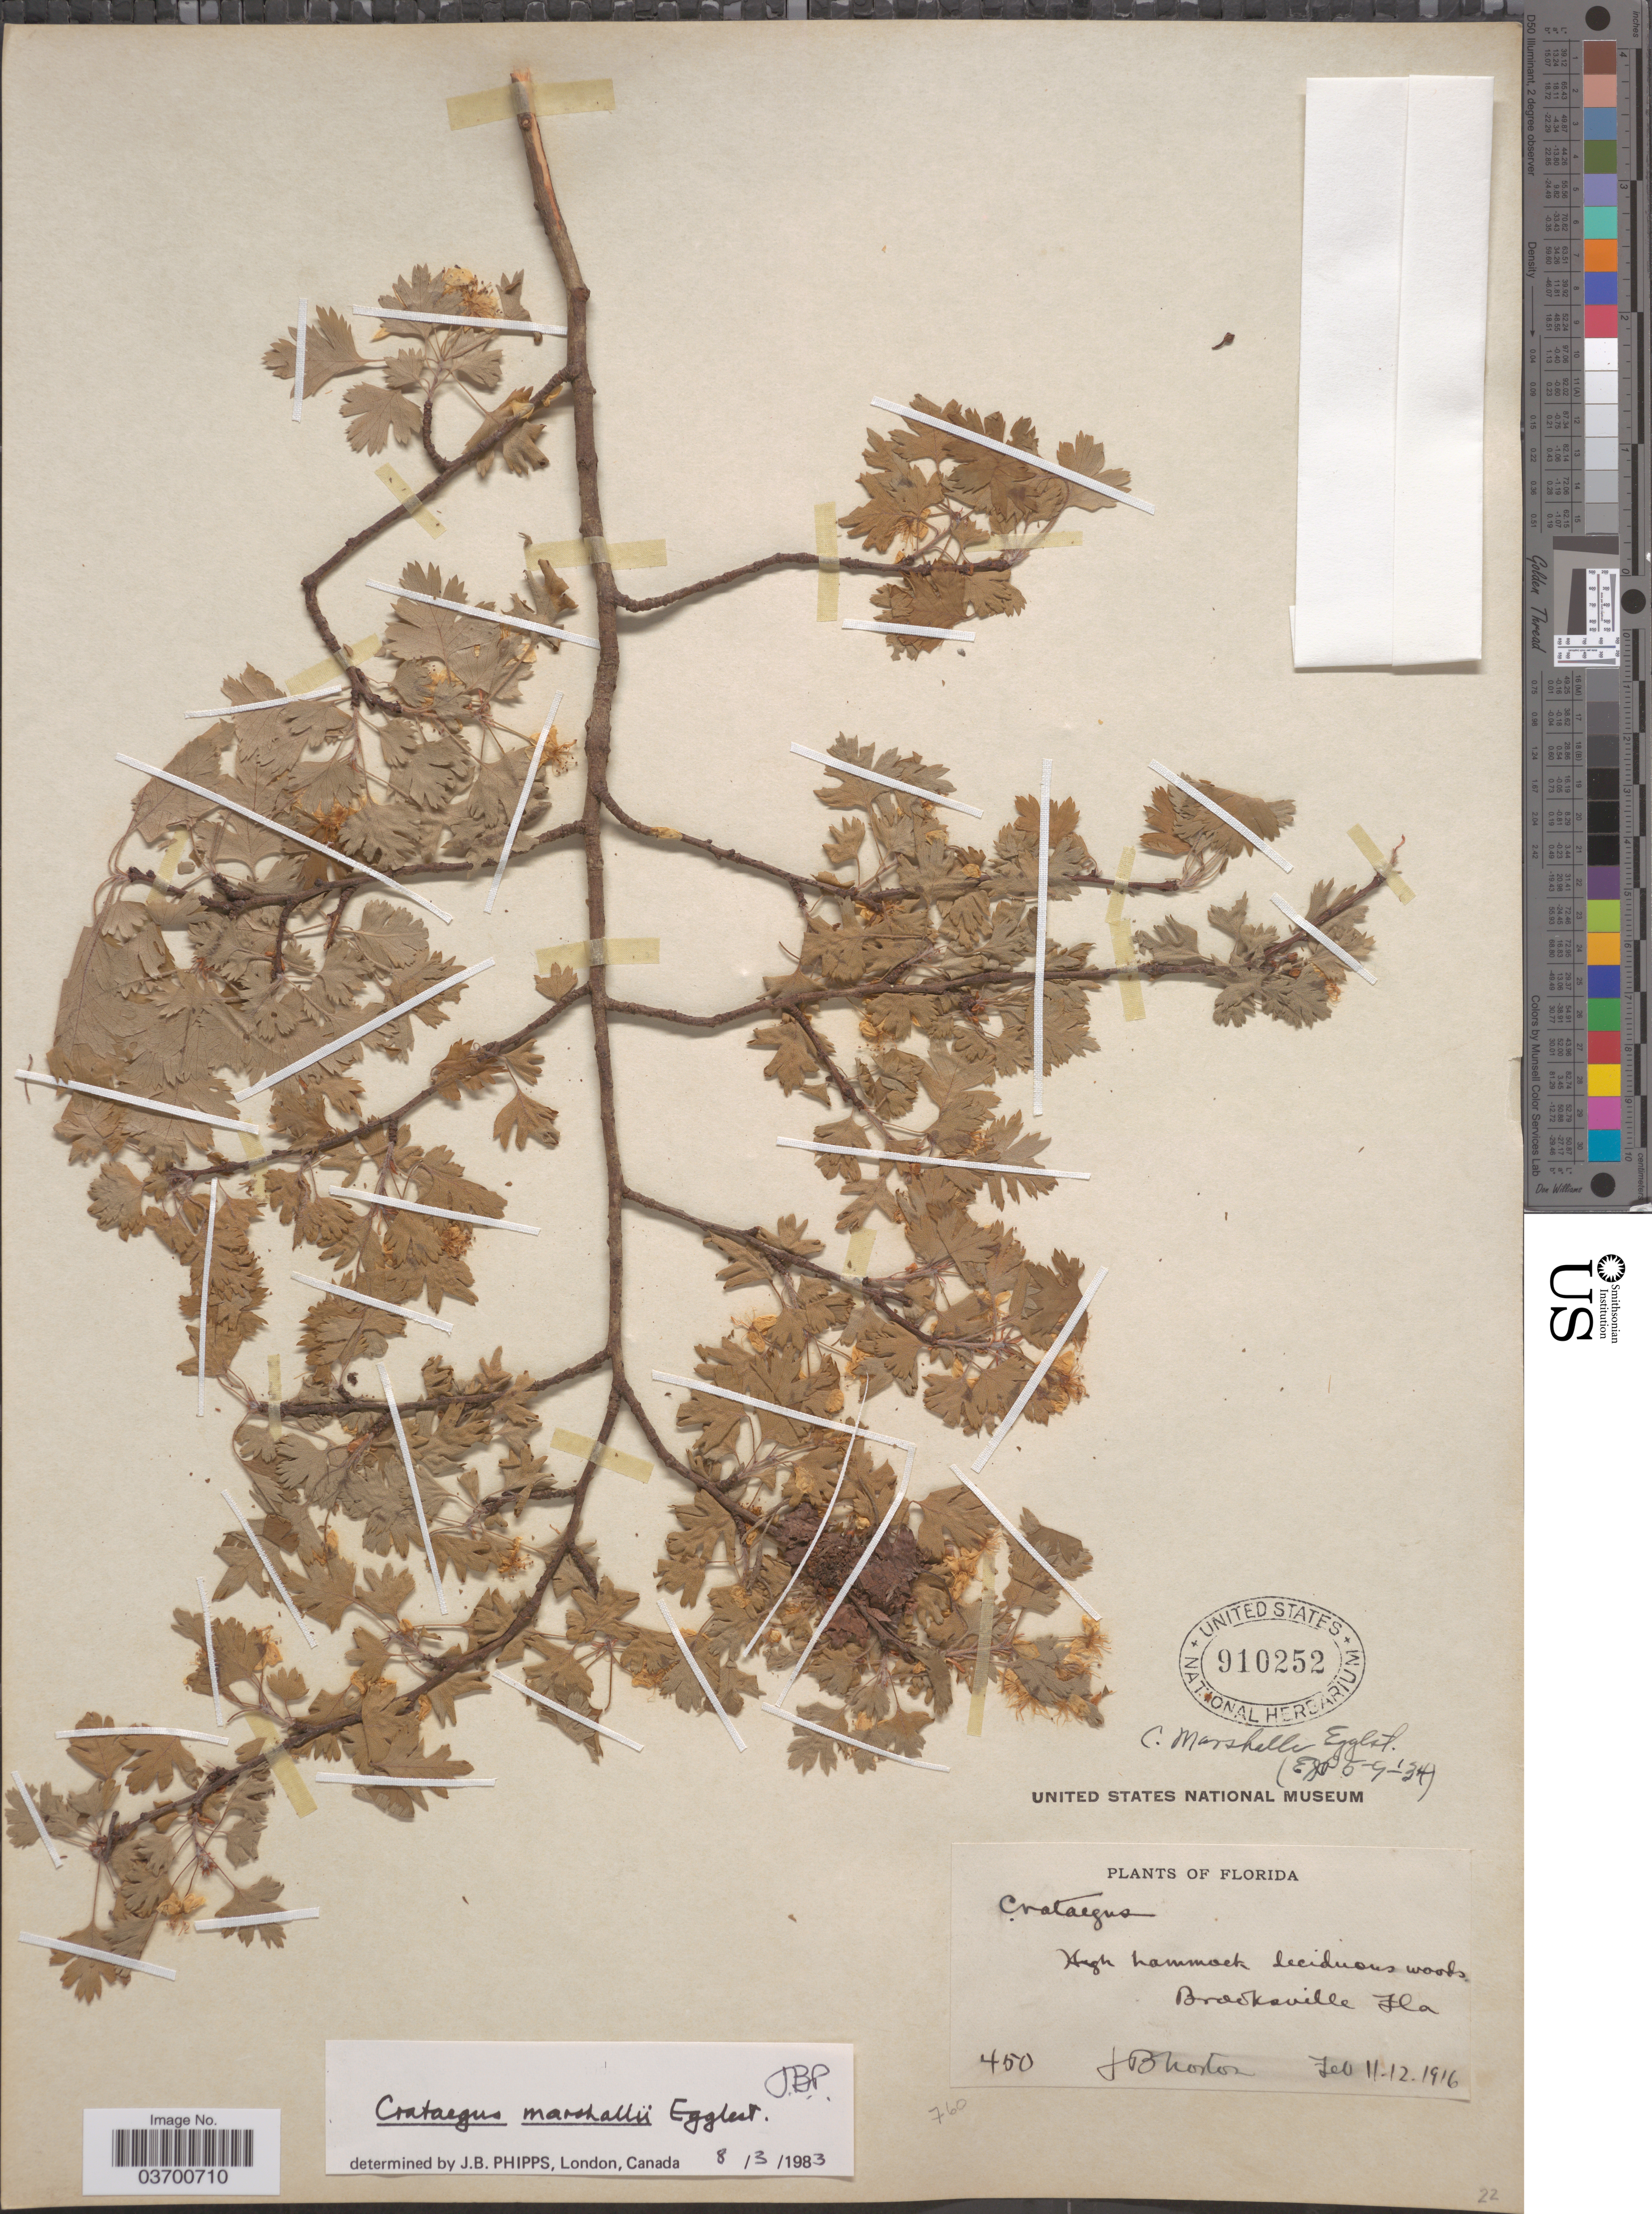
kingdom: Plantae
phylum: Tracheophyta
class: Magnoliopsida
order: Rosales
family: Rosaceae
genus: Crataegus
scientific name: Crataegus marshallii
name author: Eggl.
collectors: J. B. Norton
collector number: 450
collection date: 1916-02-11/1916-02-12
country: United States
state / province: Florida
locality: Brooksville.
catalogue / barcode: US 910252